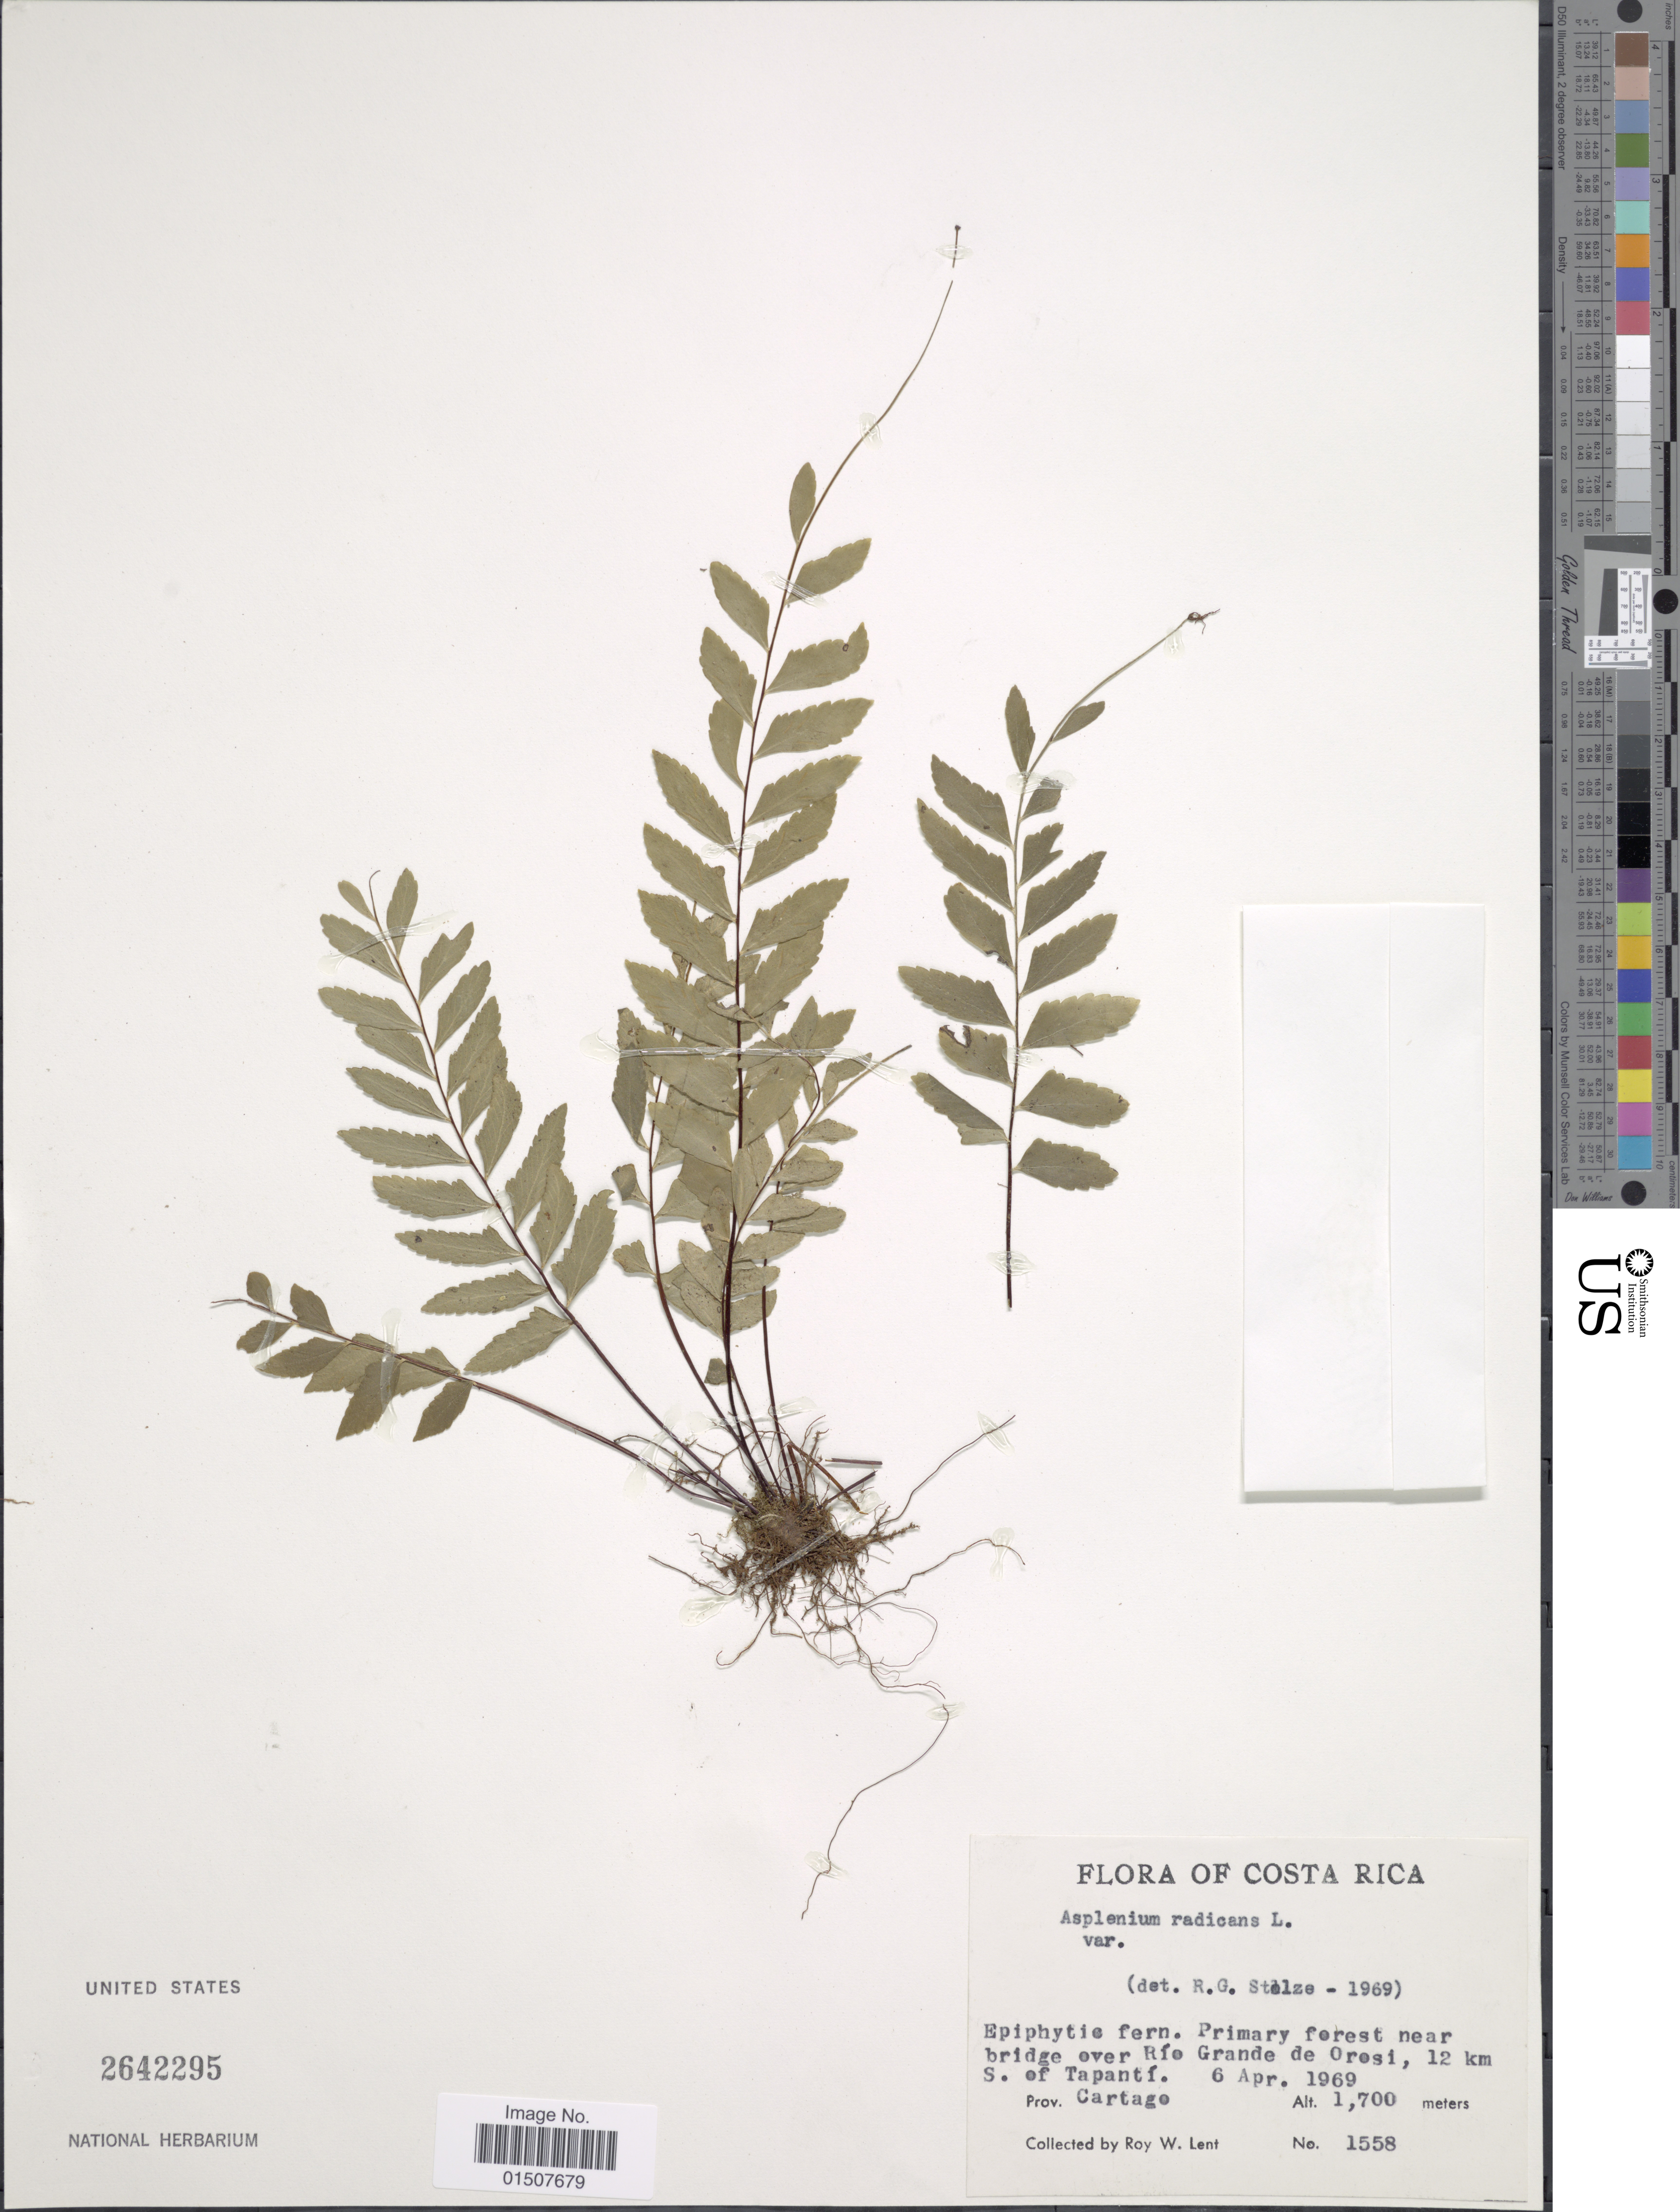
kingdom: Plantae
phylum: Tracheophyta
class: Polypodiopsida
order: Polypodiales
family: Aspleniaceae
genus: Asplenium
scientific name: Asplenium radicans var. cirrhatum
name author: (Rich. ex Willd.) Rosenst.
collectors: R. W. Lent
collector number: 1558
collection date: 1969-04-06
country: Costa Rica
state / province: Cartago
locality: Primary forest near bridge over Rio Grande de Oresi, 12 km S. of Tapanti. Prov. Cartago.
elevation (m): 1700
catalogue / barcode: US 2642295